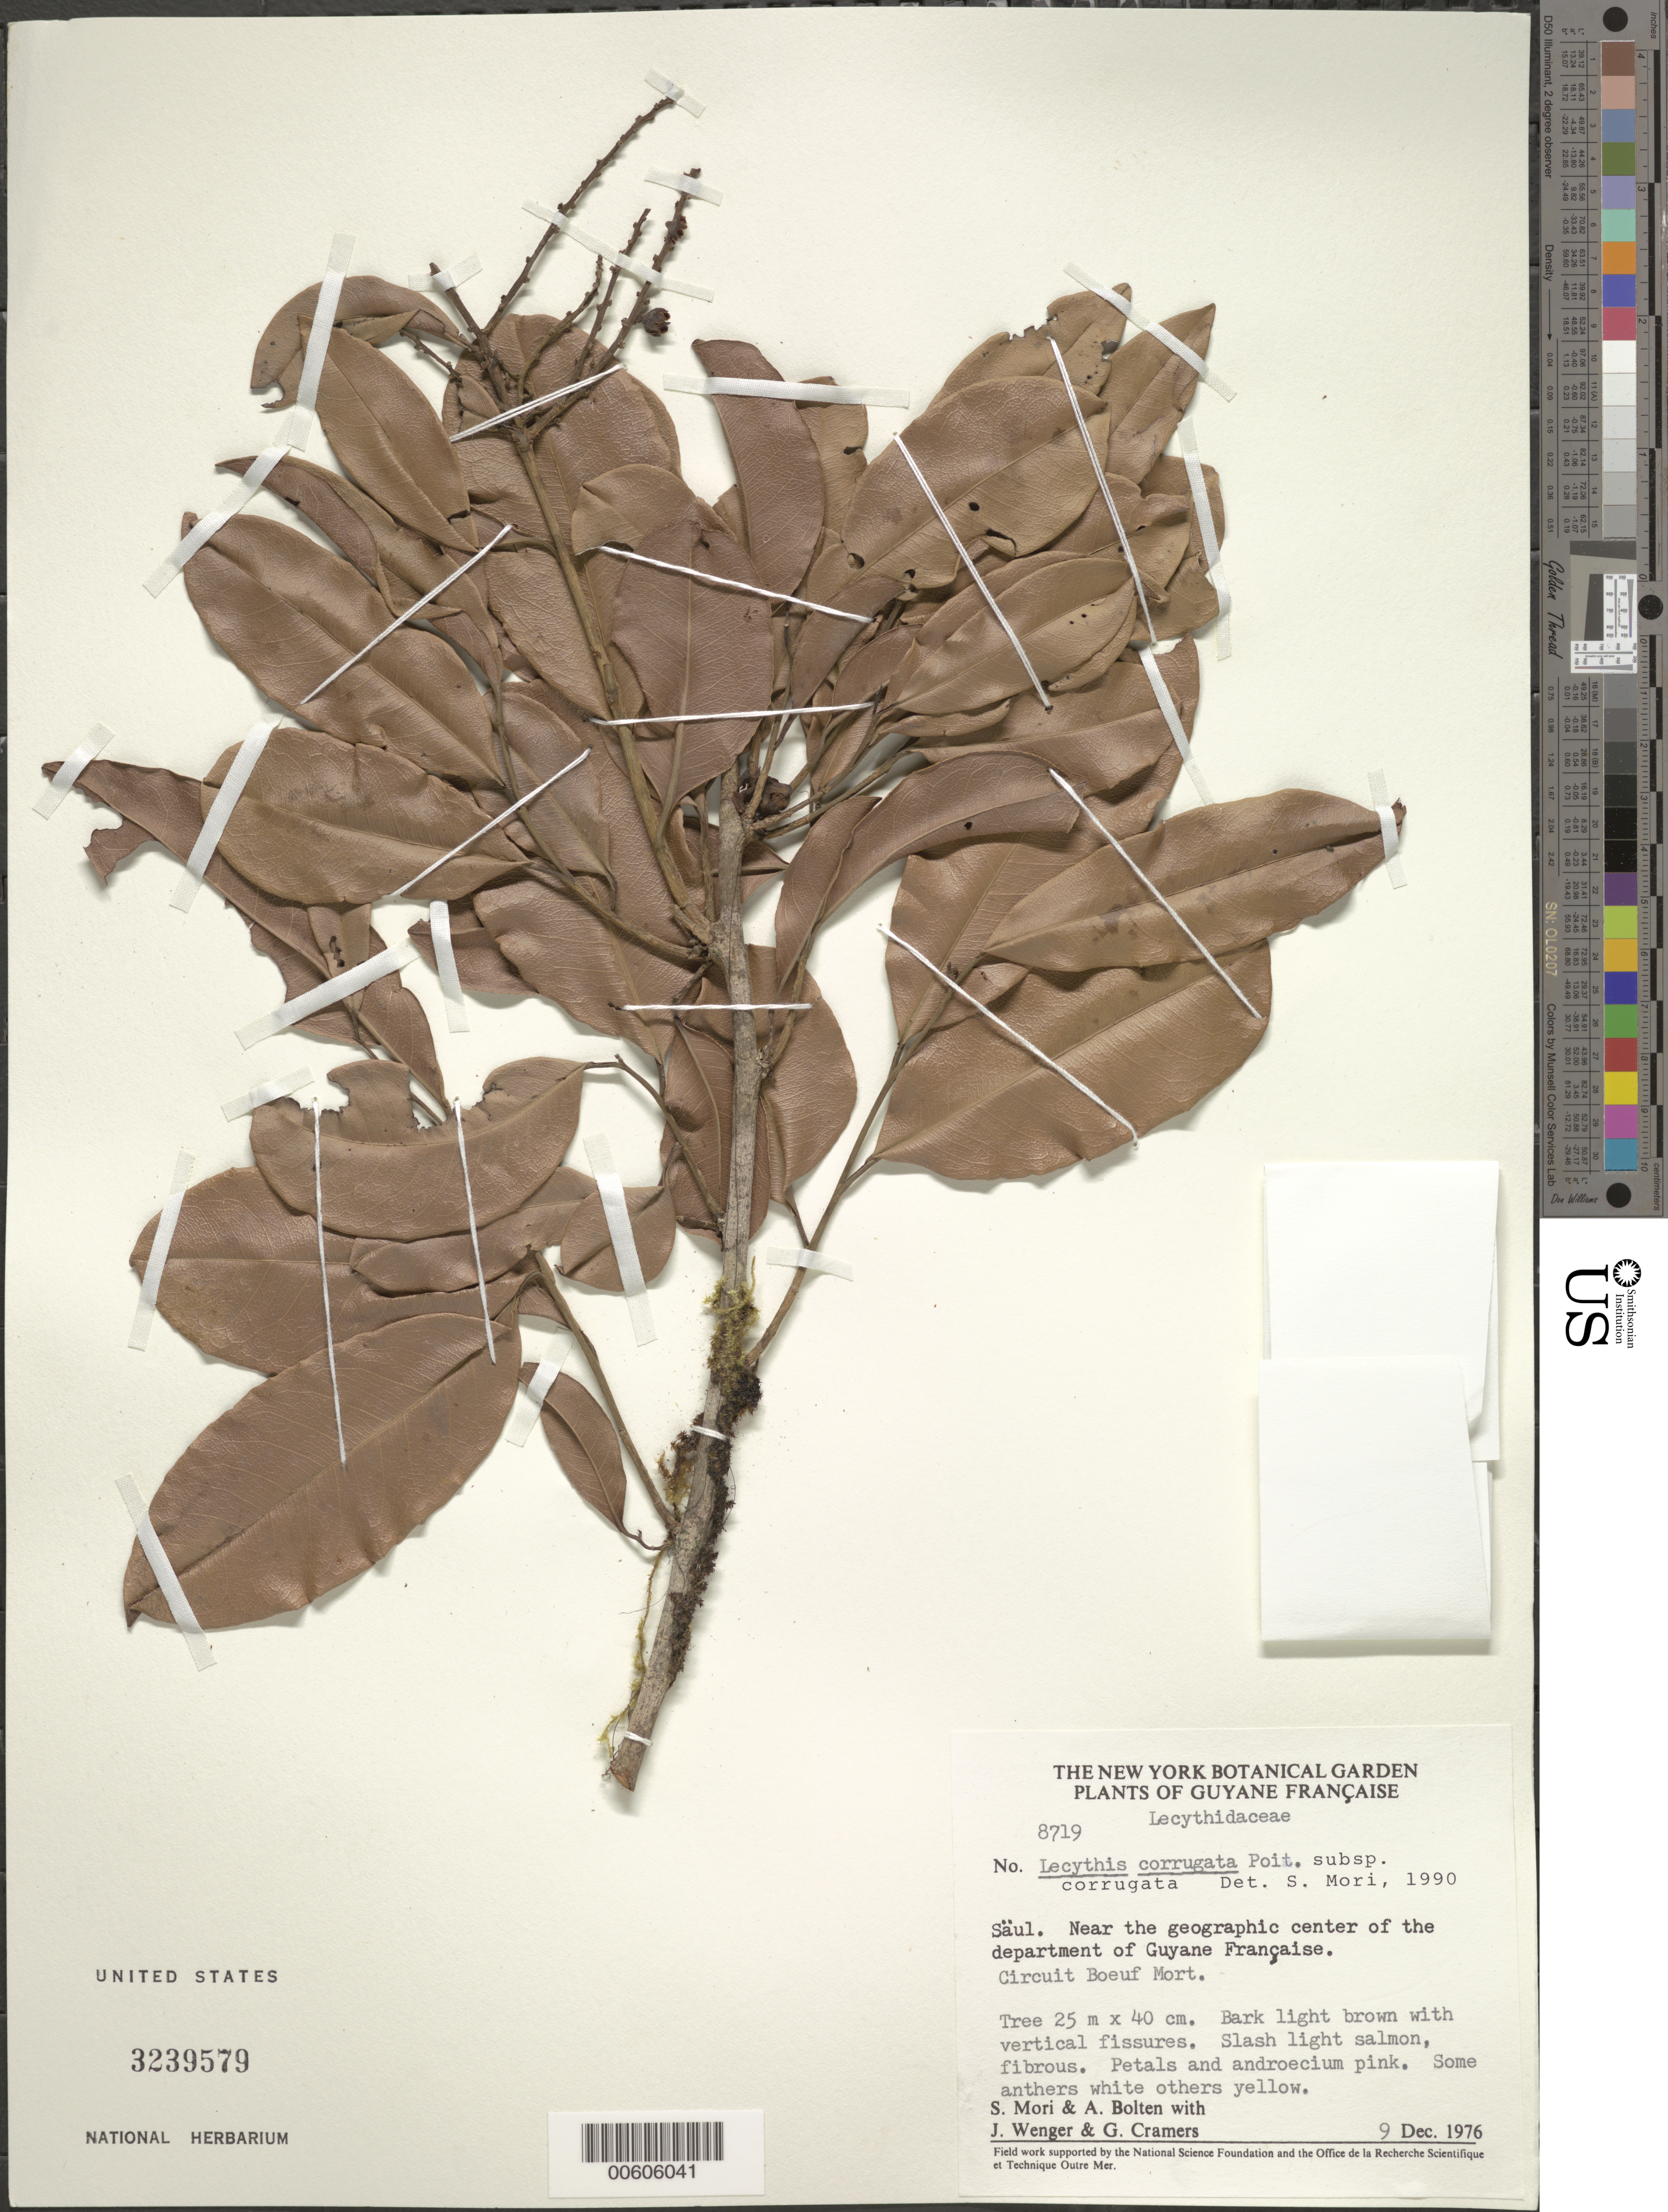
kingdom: Plantae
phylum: Tracheophyta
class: Magnoliopsida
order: Ericales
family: Lecythidaceae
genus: Lecythis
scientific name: Lecythis corrugata subsp. corrugata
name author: Poit.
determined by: Mori, Scott A.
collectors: S. Mori, A. Bolten, J. Wenger & G. Cremers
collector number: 8719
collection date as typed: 9-Dec-76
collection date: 1976-12-09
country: French Guiana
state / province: Saint-Laurent-du-Maroni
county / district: Saül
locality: Saül. Near the geograpic center of the department of Guyane Francaise. Circuit Boeuf Mort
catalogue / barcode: US 3239579